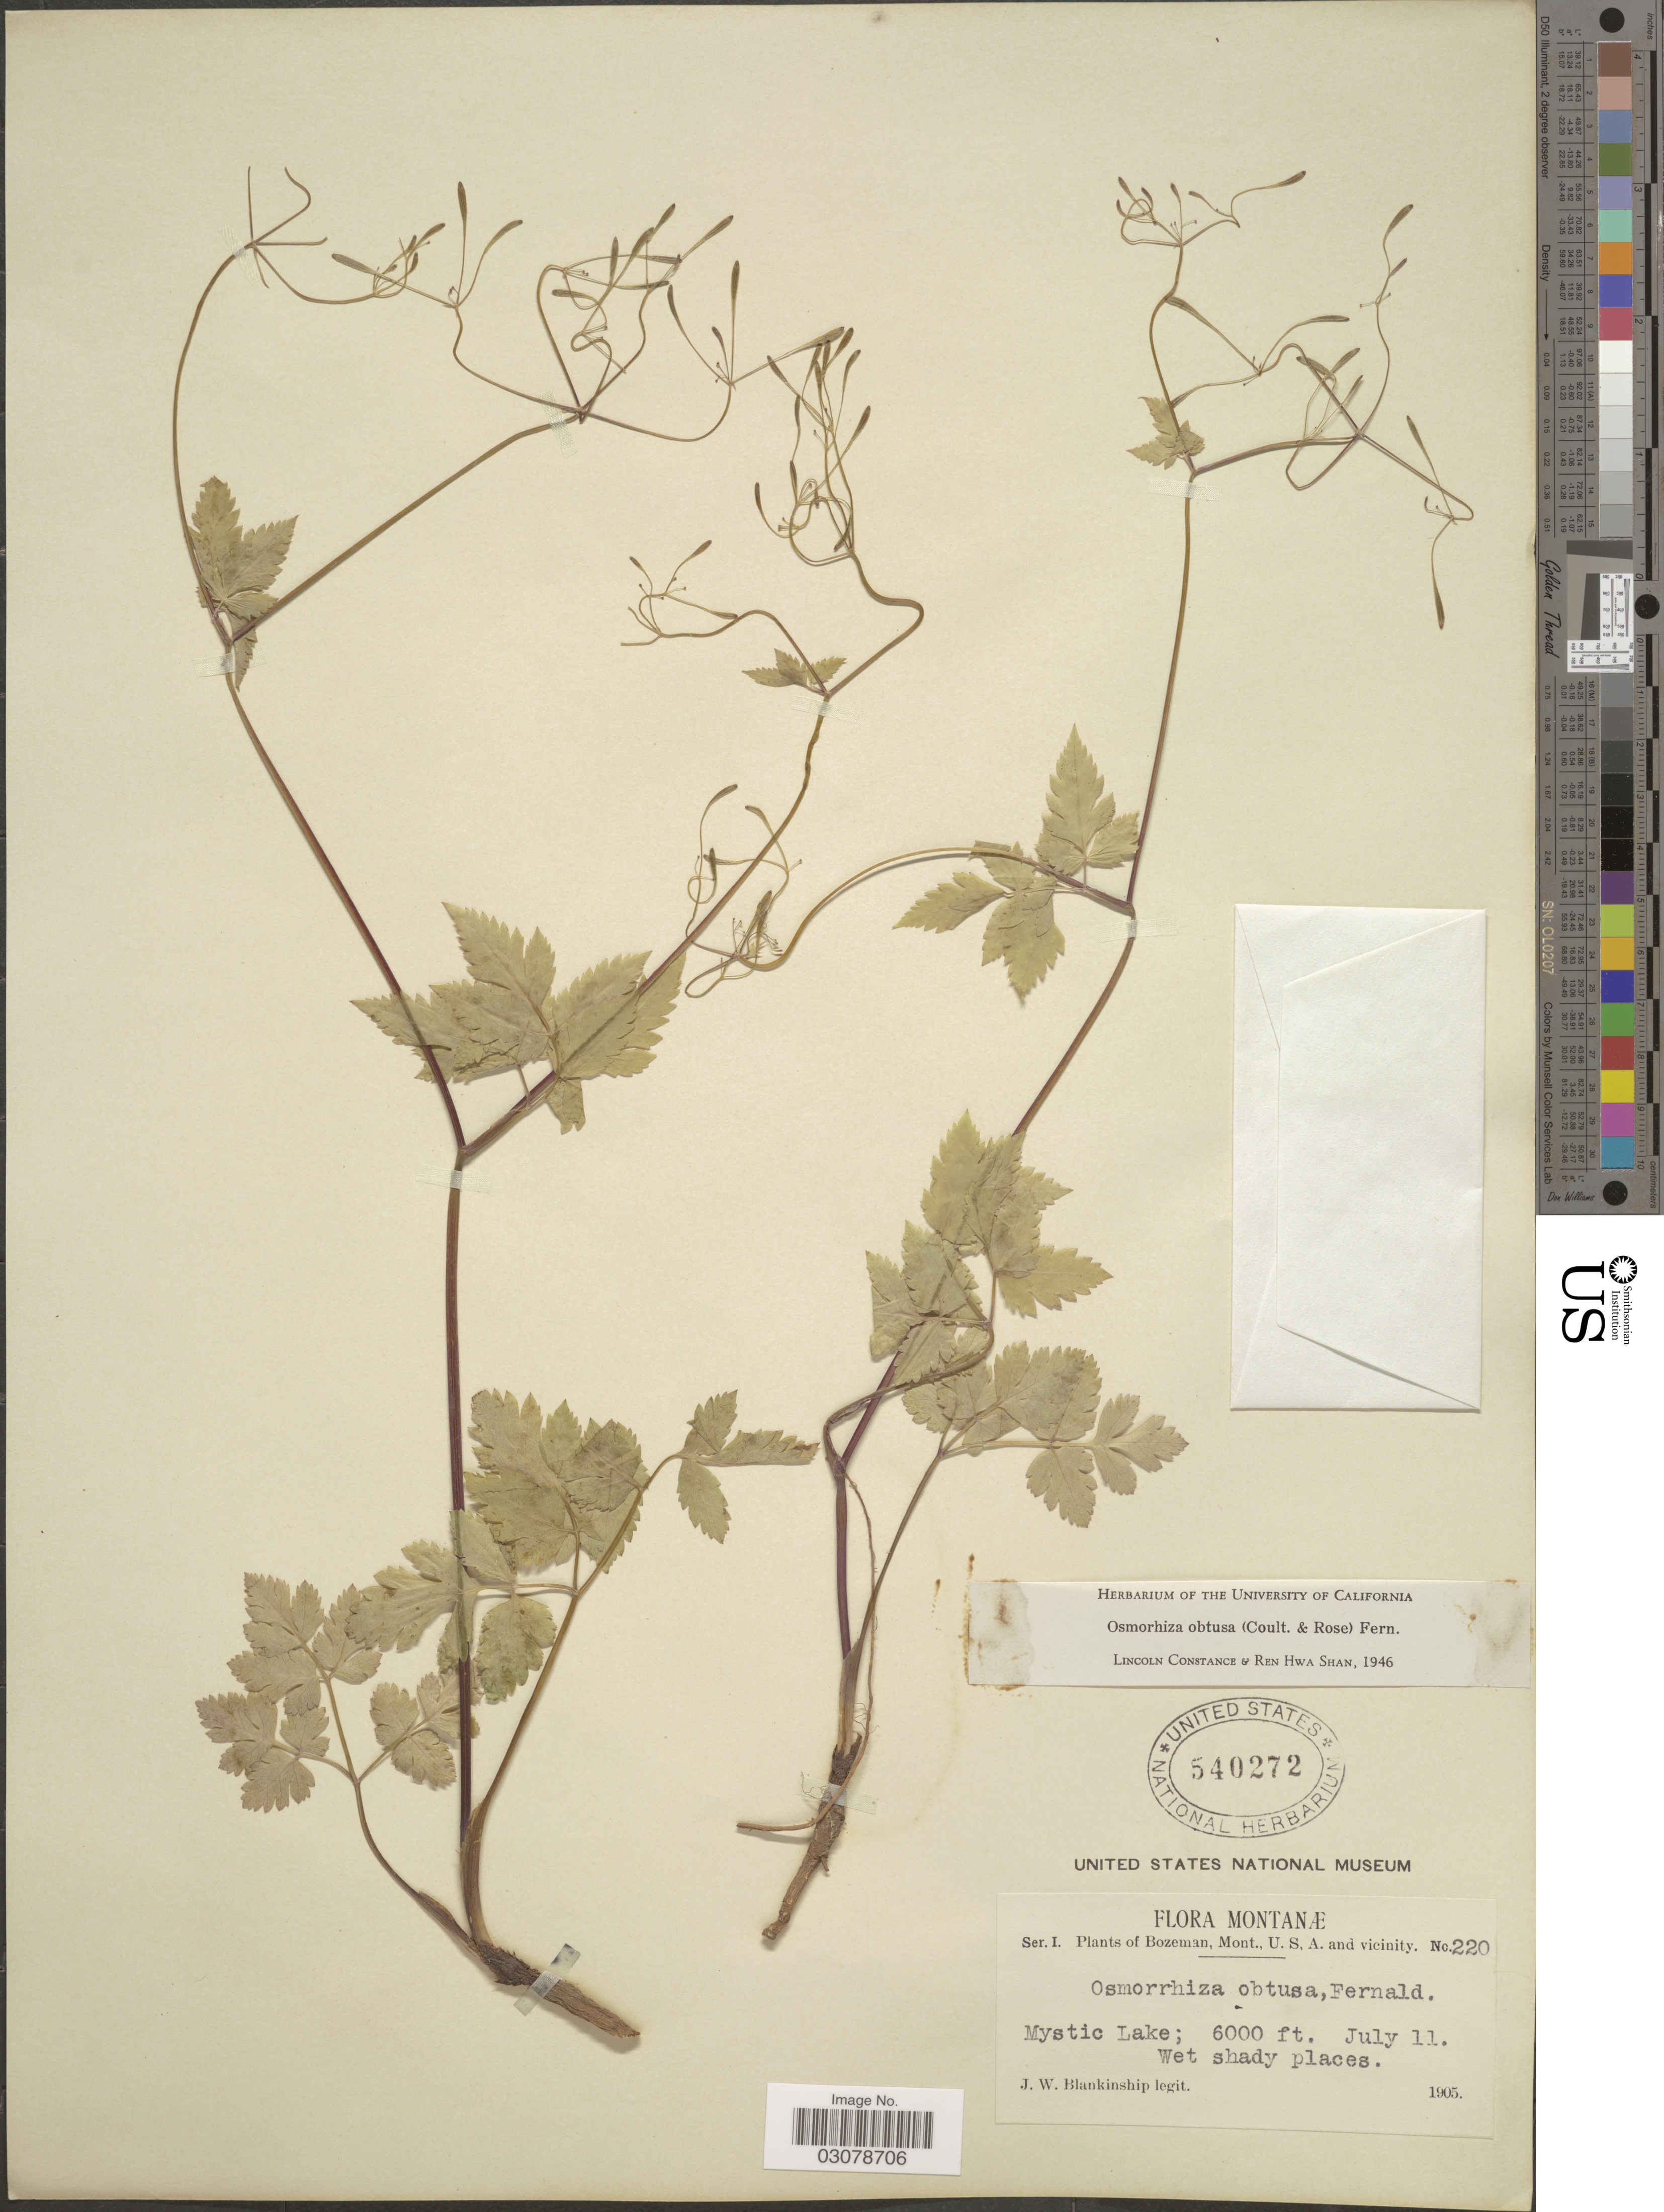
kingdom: Plantae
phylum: Tracheophyta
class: Magnoliopsida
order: Apiales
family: Apiaceae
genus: Osmorhiza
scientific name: Osmorhiza obtusa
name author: (J.M. Coult. & Rose) Fernald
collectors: J. W. Blankinship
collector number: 220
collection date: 1905-07-11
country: United States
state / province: Montana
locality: Mystic Lake.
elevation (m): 1829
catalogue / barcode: US 540272